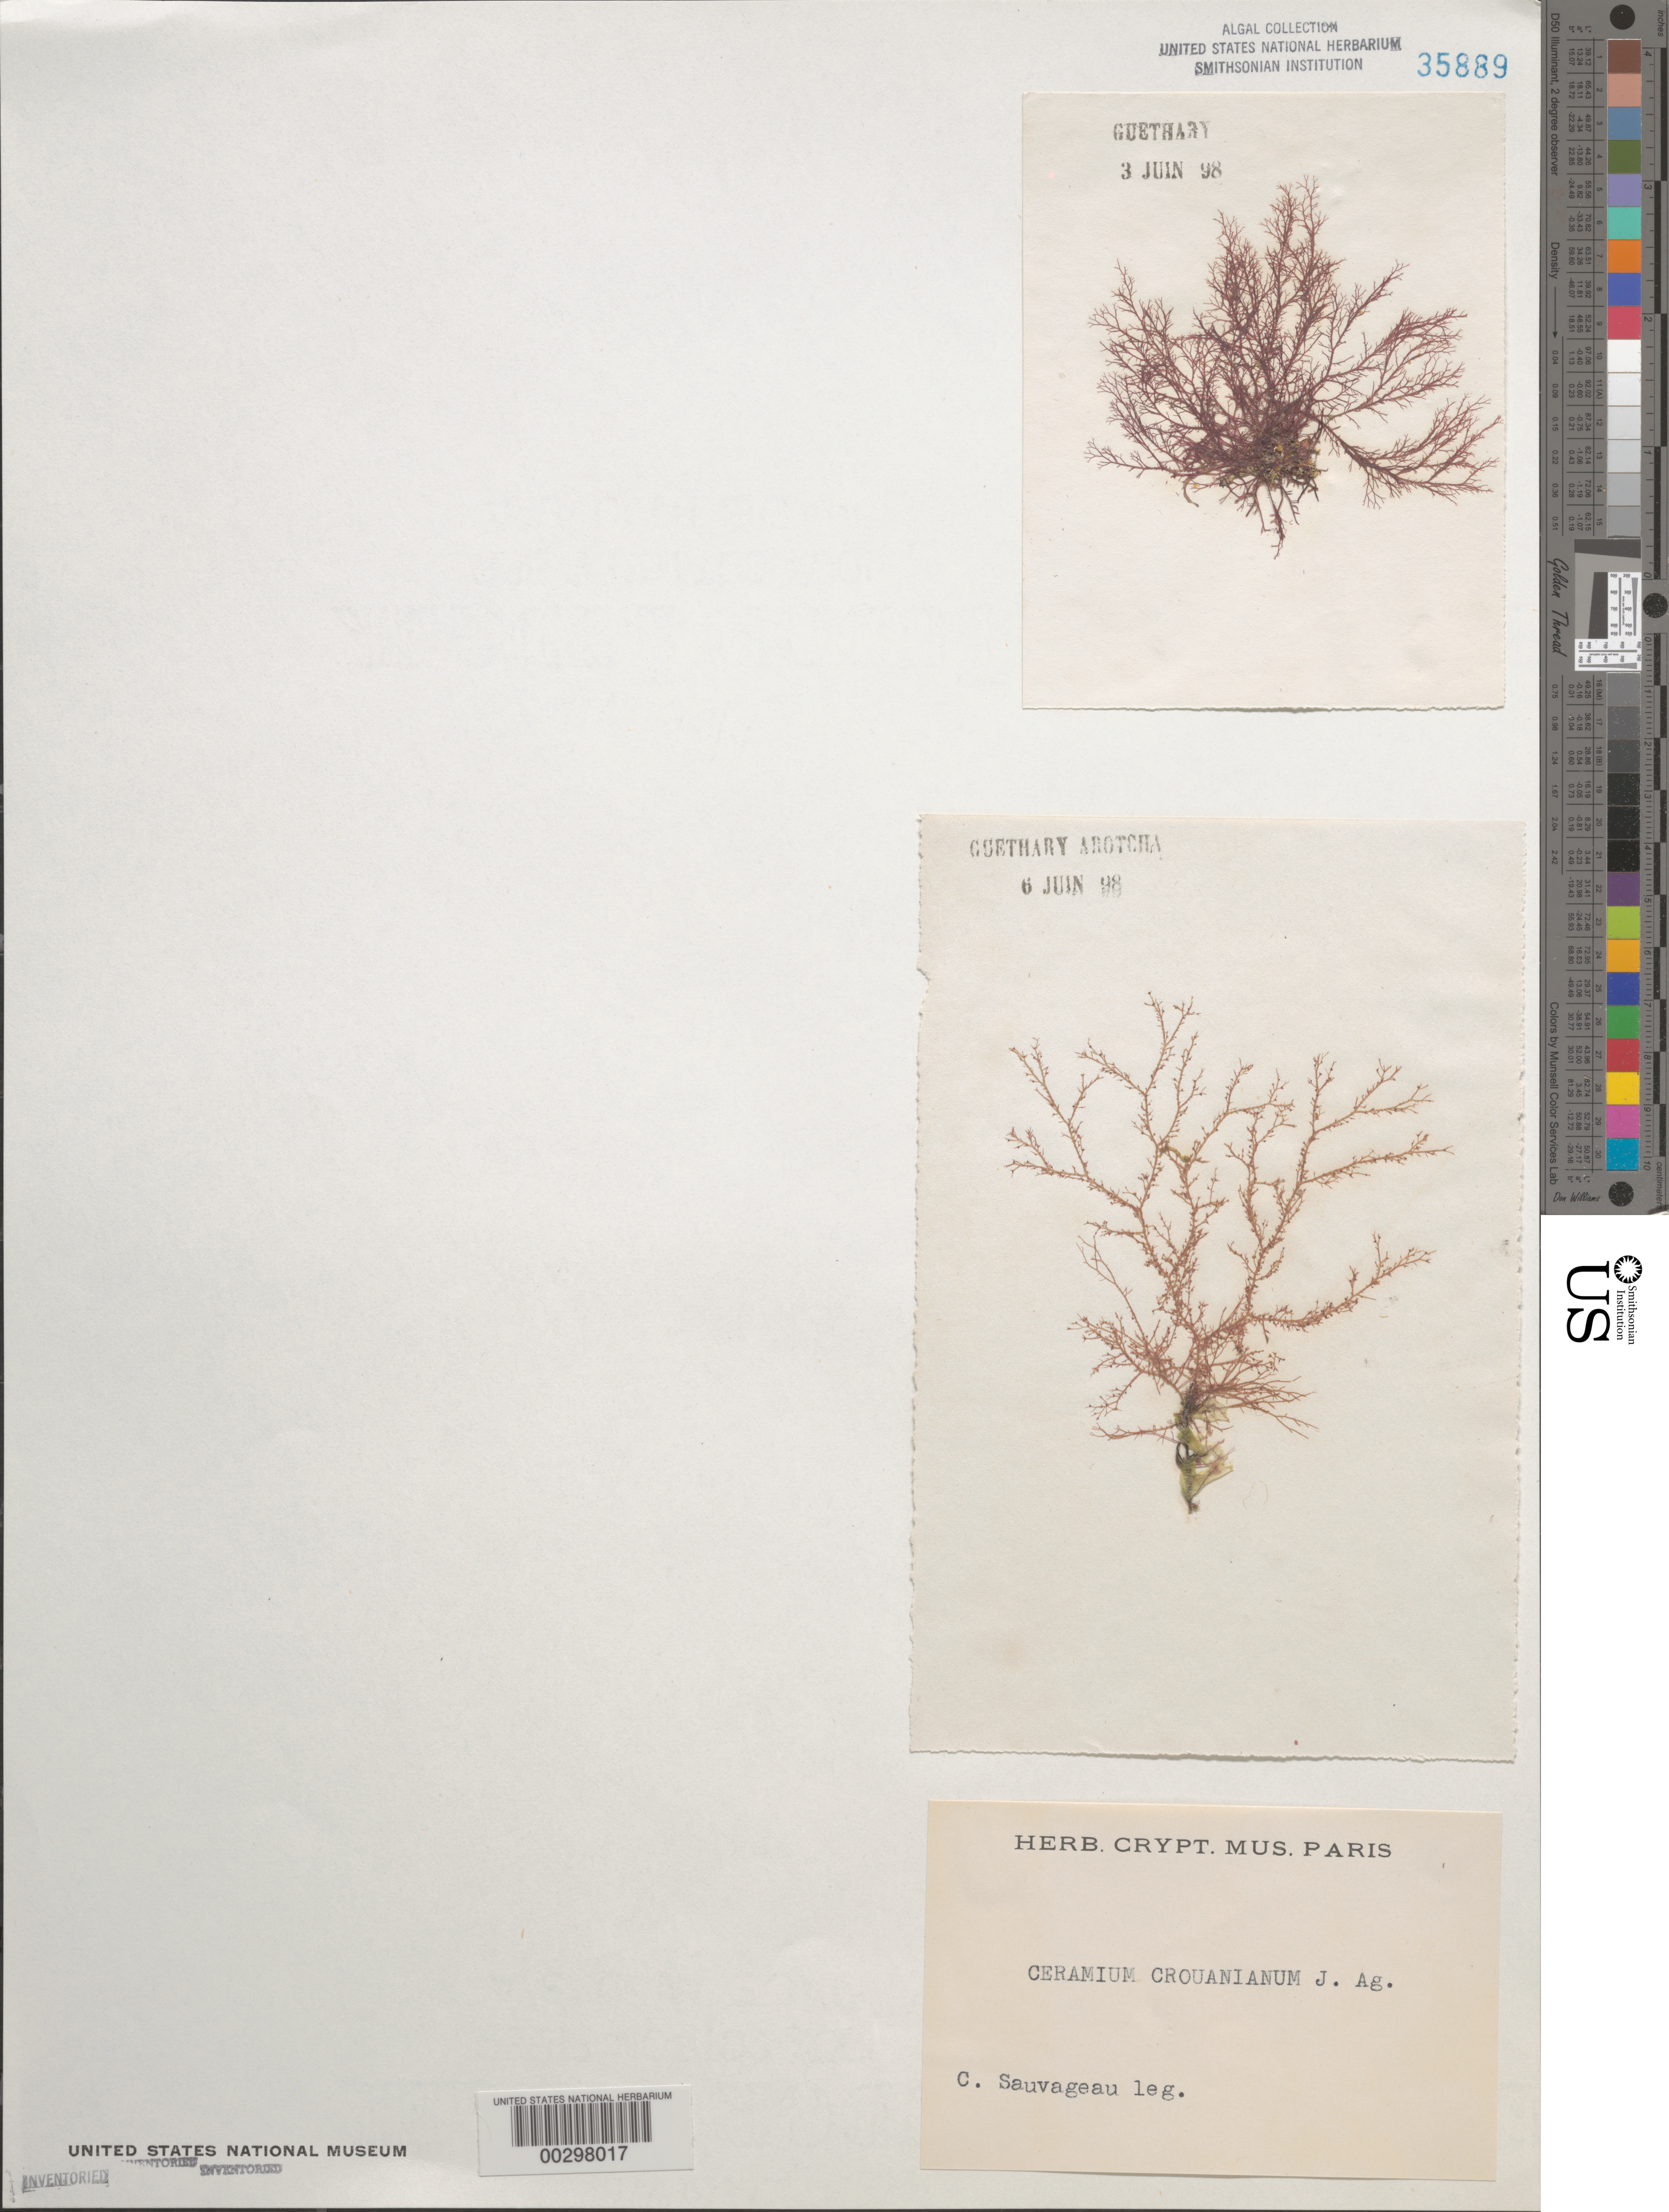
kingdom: Plantae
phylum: Rhodophyta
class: Florideophyceae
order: Ceramiales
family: Ceramiaceae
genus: Ceramium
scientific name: Ceramium crouanianum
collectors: C. F. Sauvageau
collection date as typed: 03 Jun 1898 AND 06 Jun 1898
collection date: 1898-06-03,1898-06-06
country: France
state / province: Nouvelle-Aquitaine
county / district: Pyrénées-Atlantiques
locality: Guethary and Guethary Arotcha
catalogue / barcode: US 35889